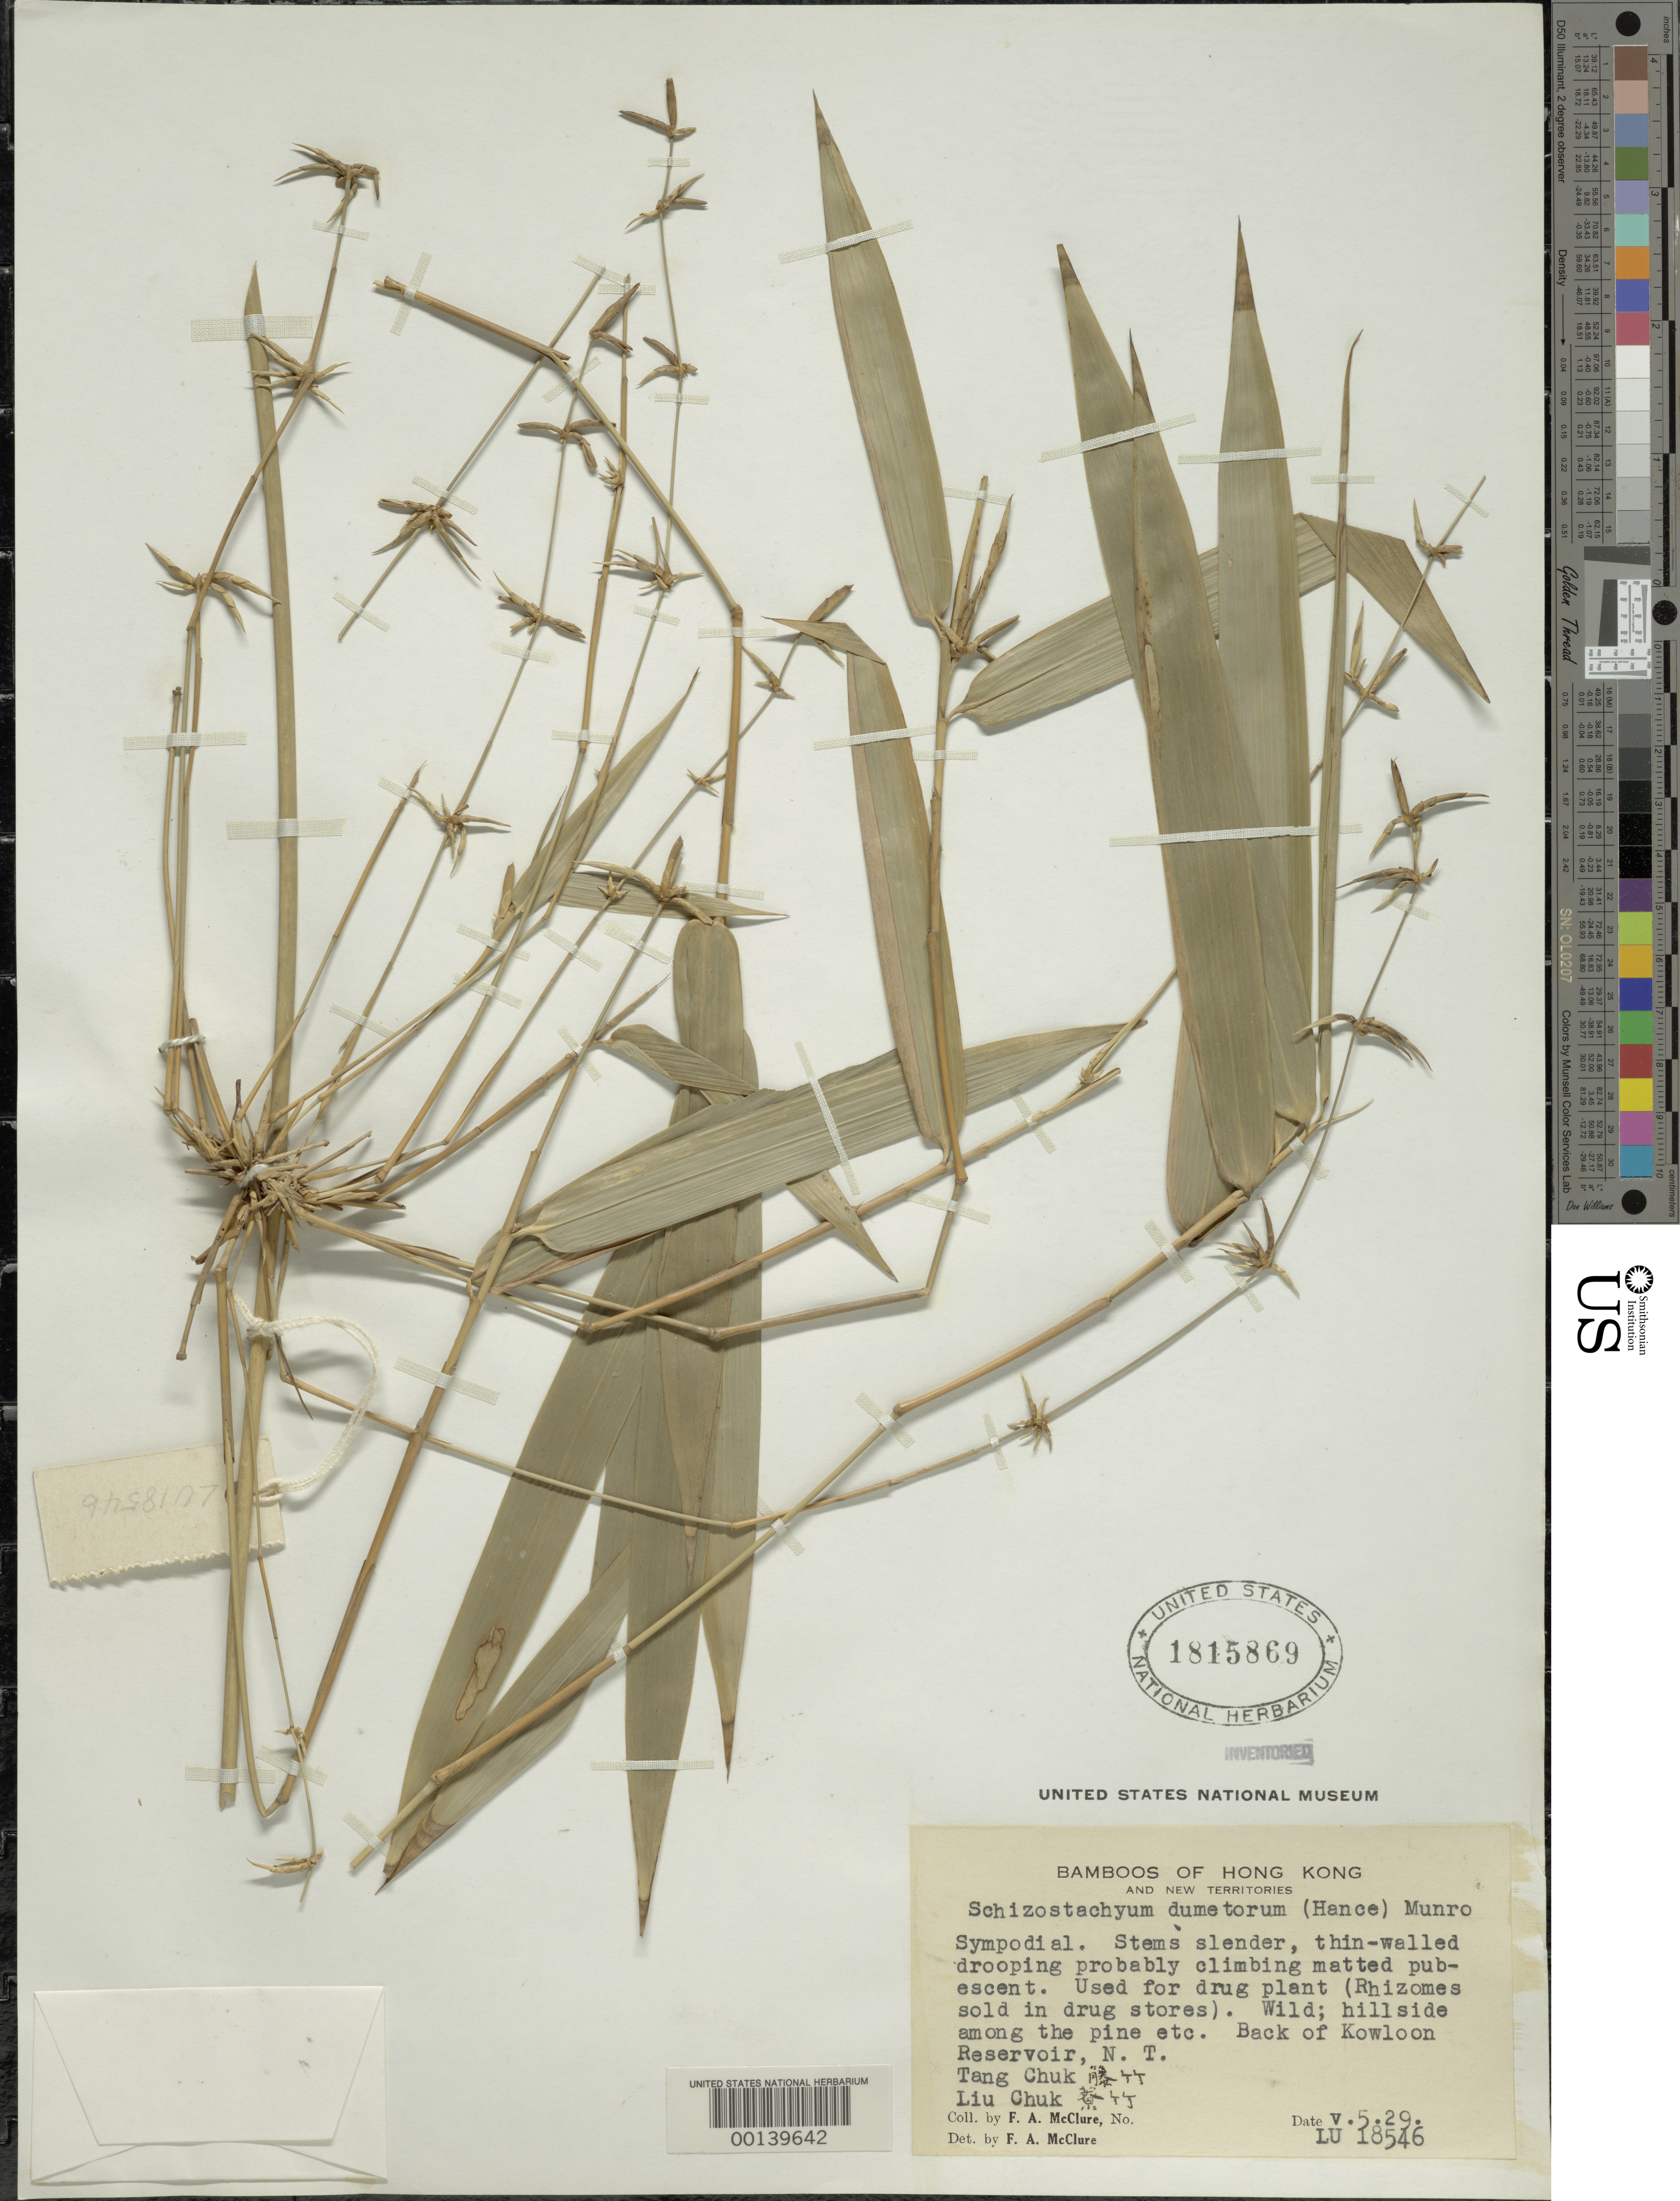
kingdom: Plantae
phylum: Tracheophyta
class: Liliopsida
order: Poales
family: Poaceae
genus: Schizostachyum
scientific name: Schizostachyum dumetorum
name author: (Hance) Munro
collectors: F. A. McClure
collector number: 32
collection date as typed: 05 May 1929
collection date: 1929-05-05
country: China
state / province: Hong Kong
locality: Kowloon reservoir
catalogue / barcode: US 1815869